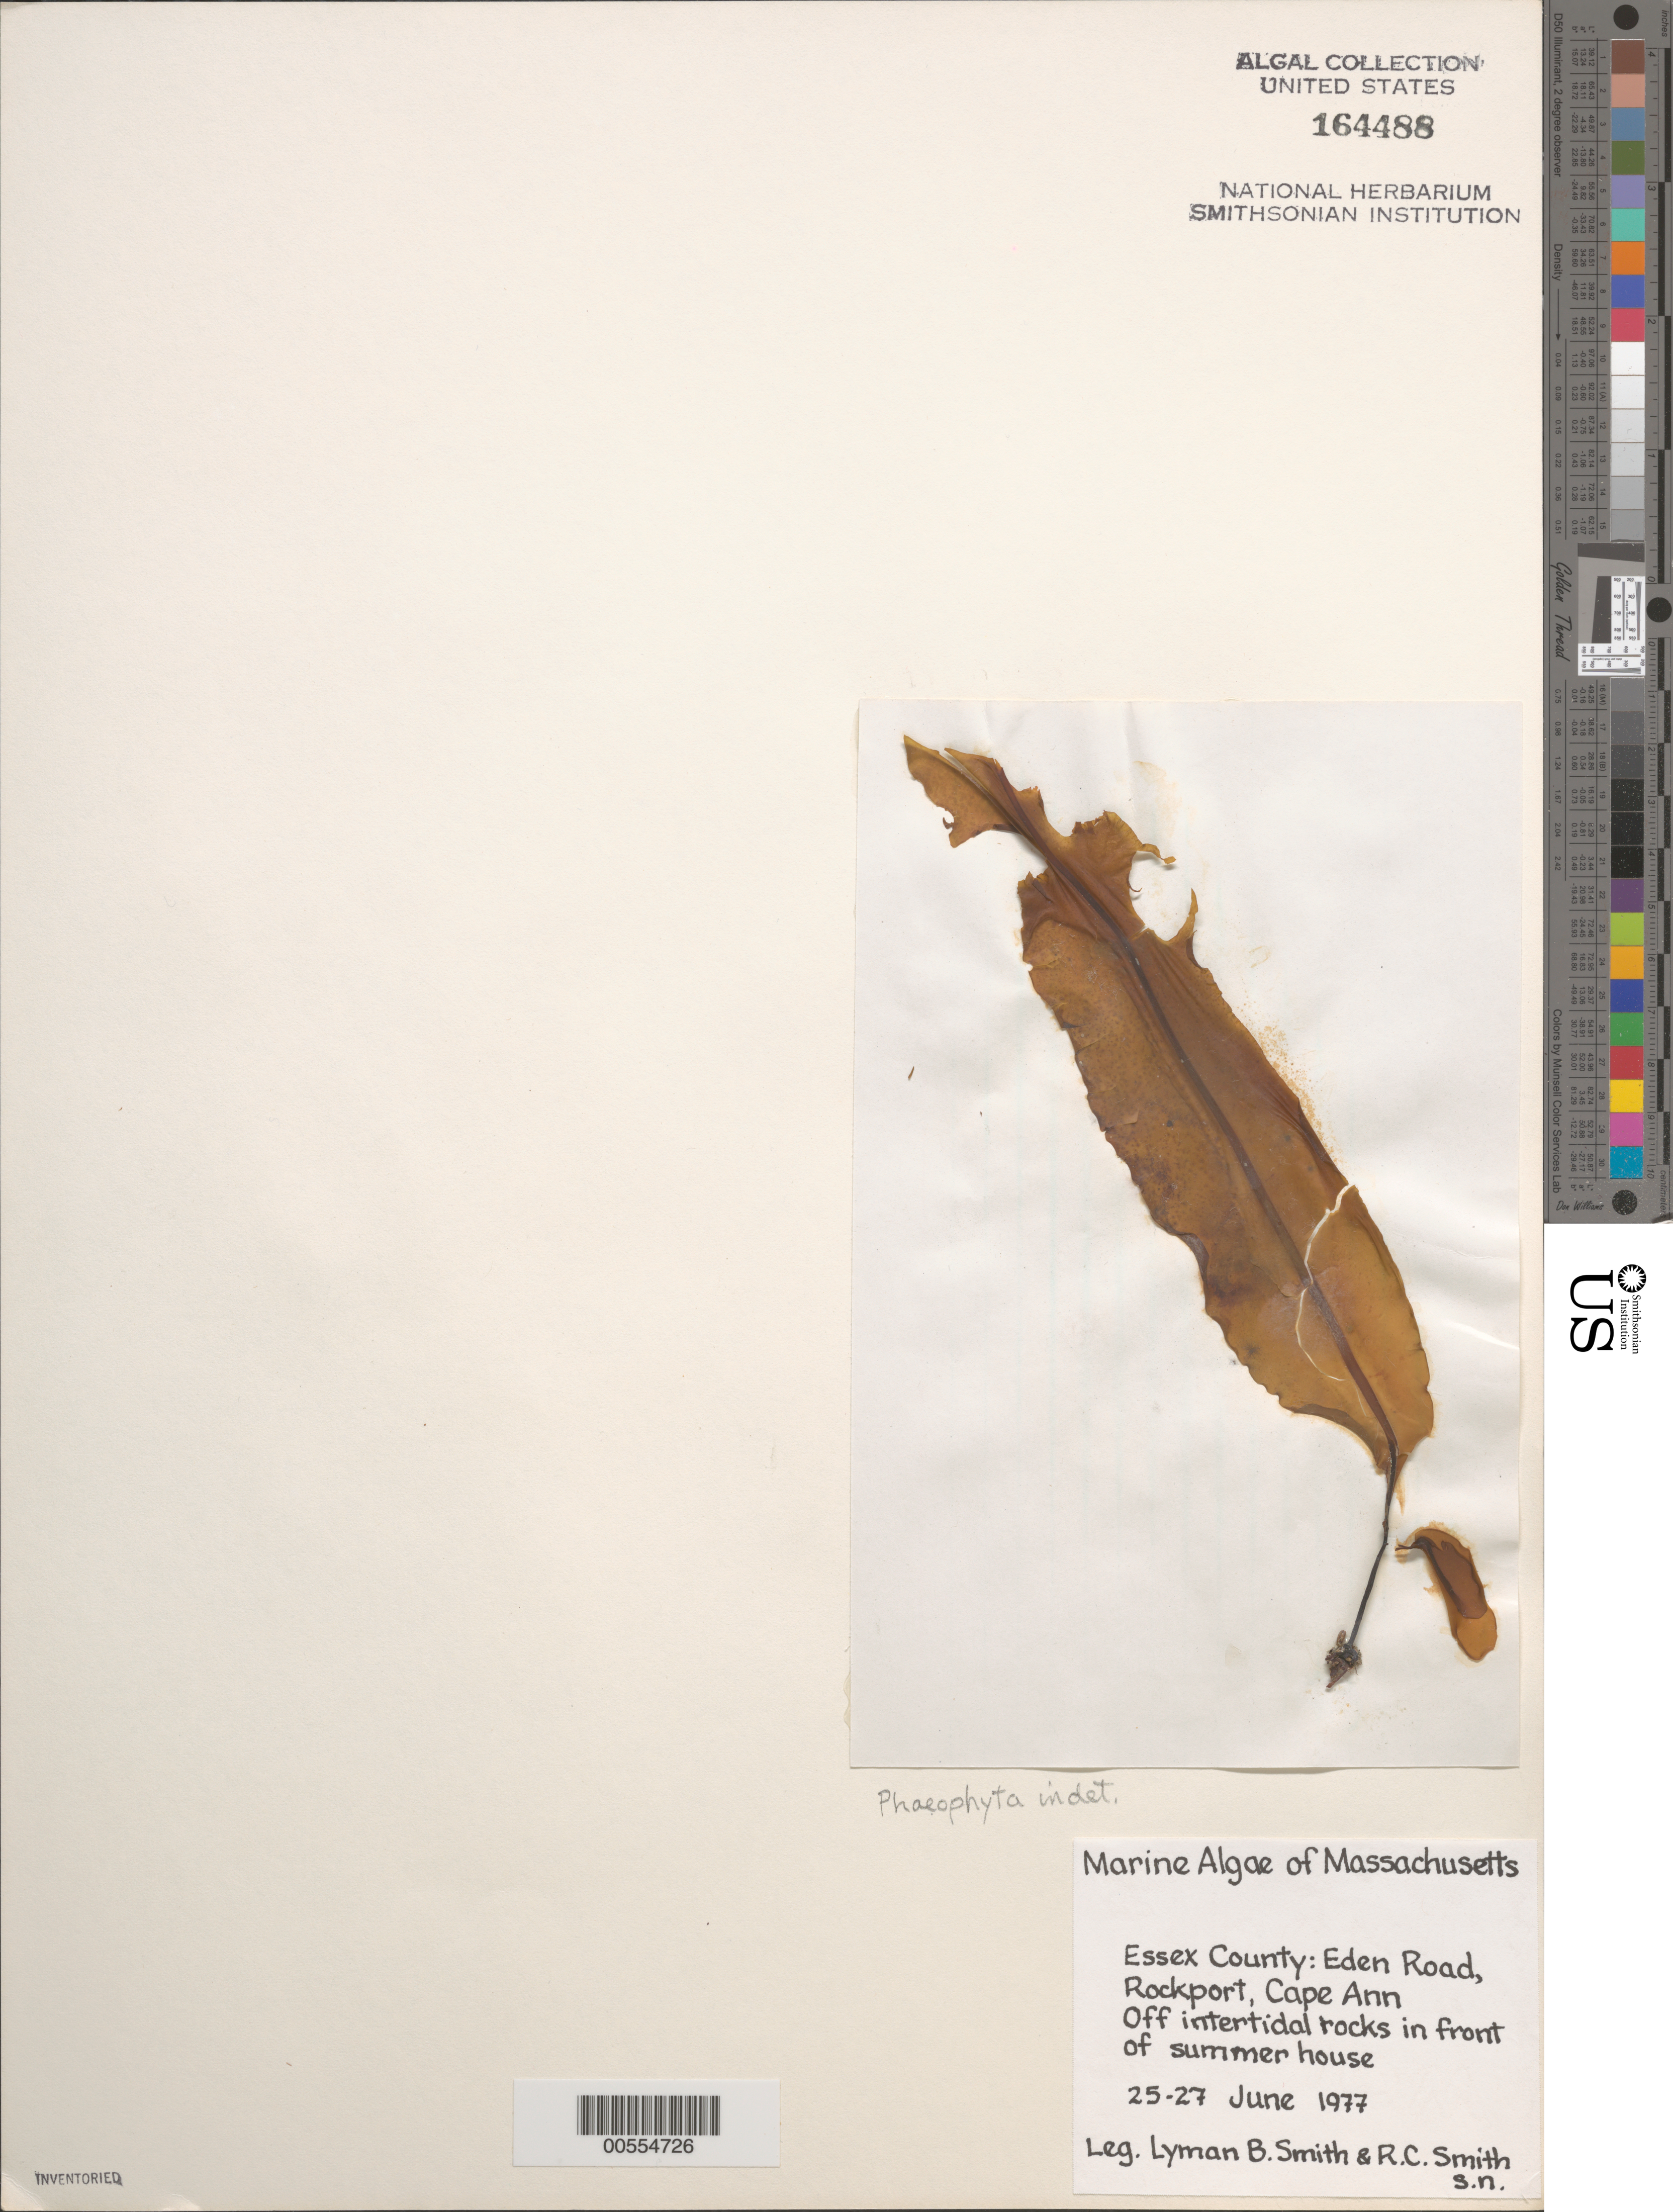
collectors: L. Smith & R. C. Smith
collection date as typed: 25 Jun 1977 to 27 Jun 1977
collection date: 1977-06-25/1977-06-27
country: United States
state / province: Massachusetts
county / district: Essex County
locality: Cape Ann, Rockport, Eden Road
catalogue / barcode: US 164488